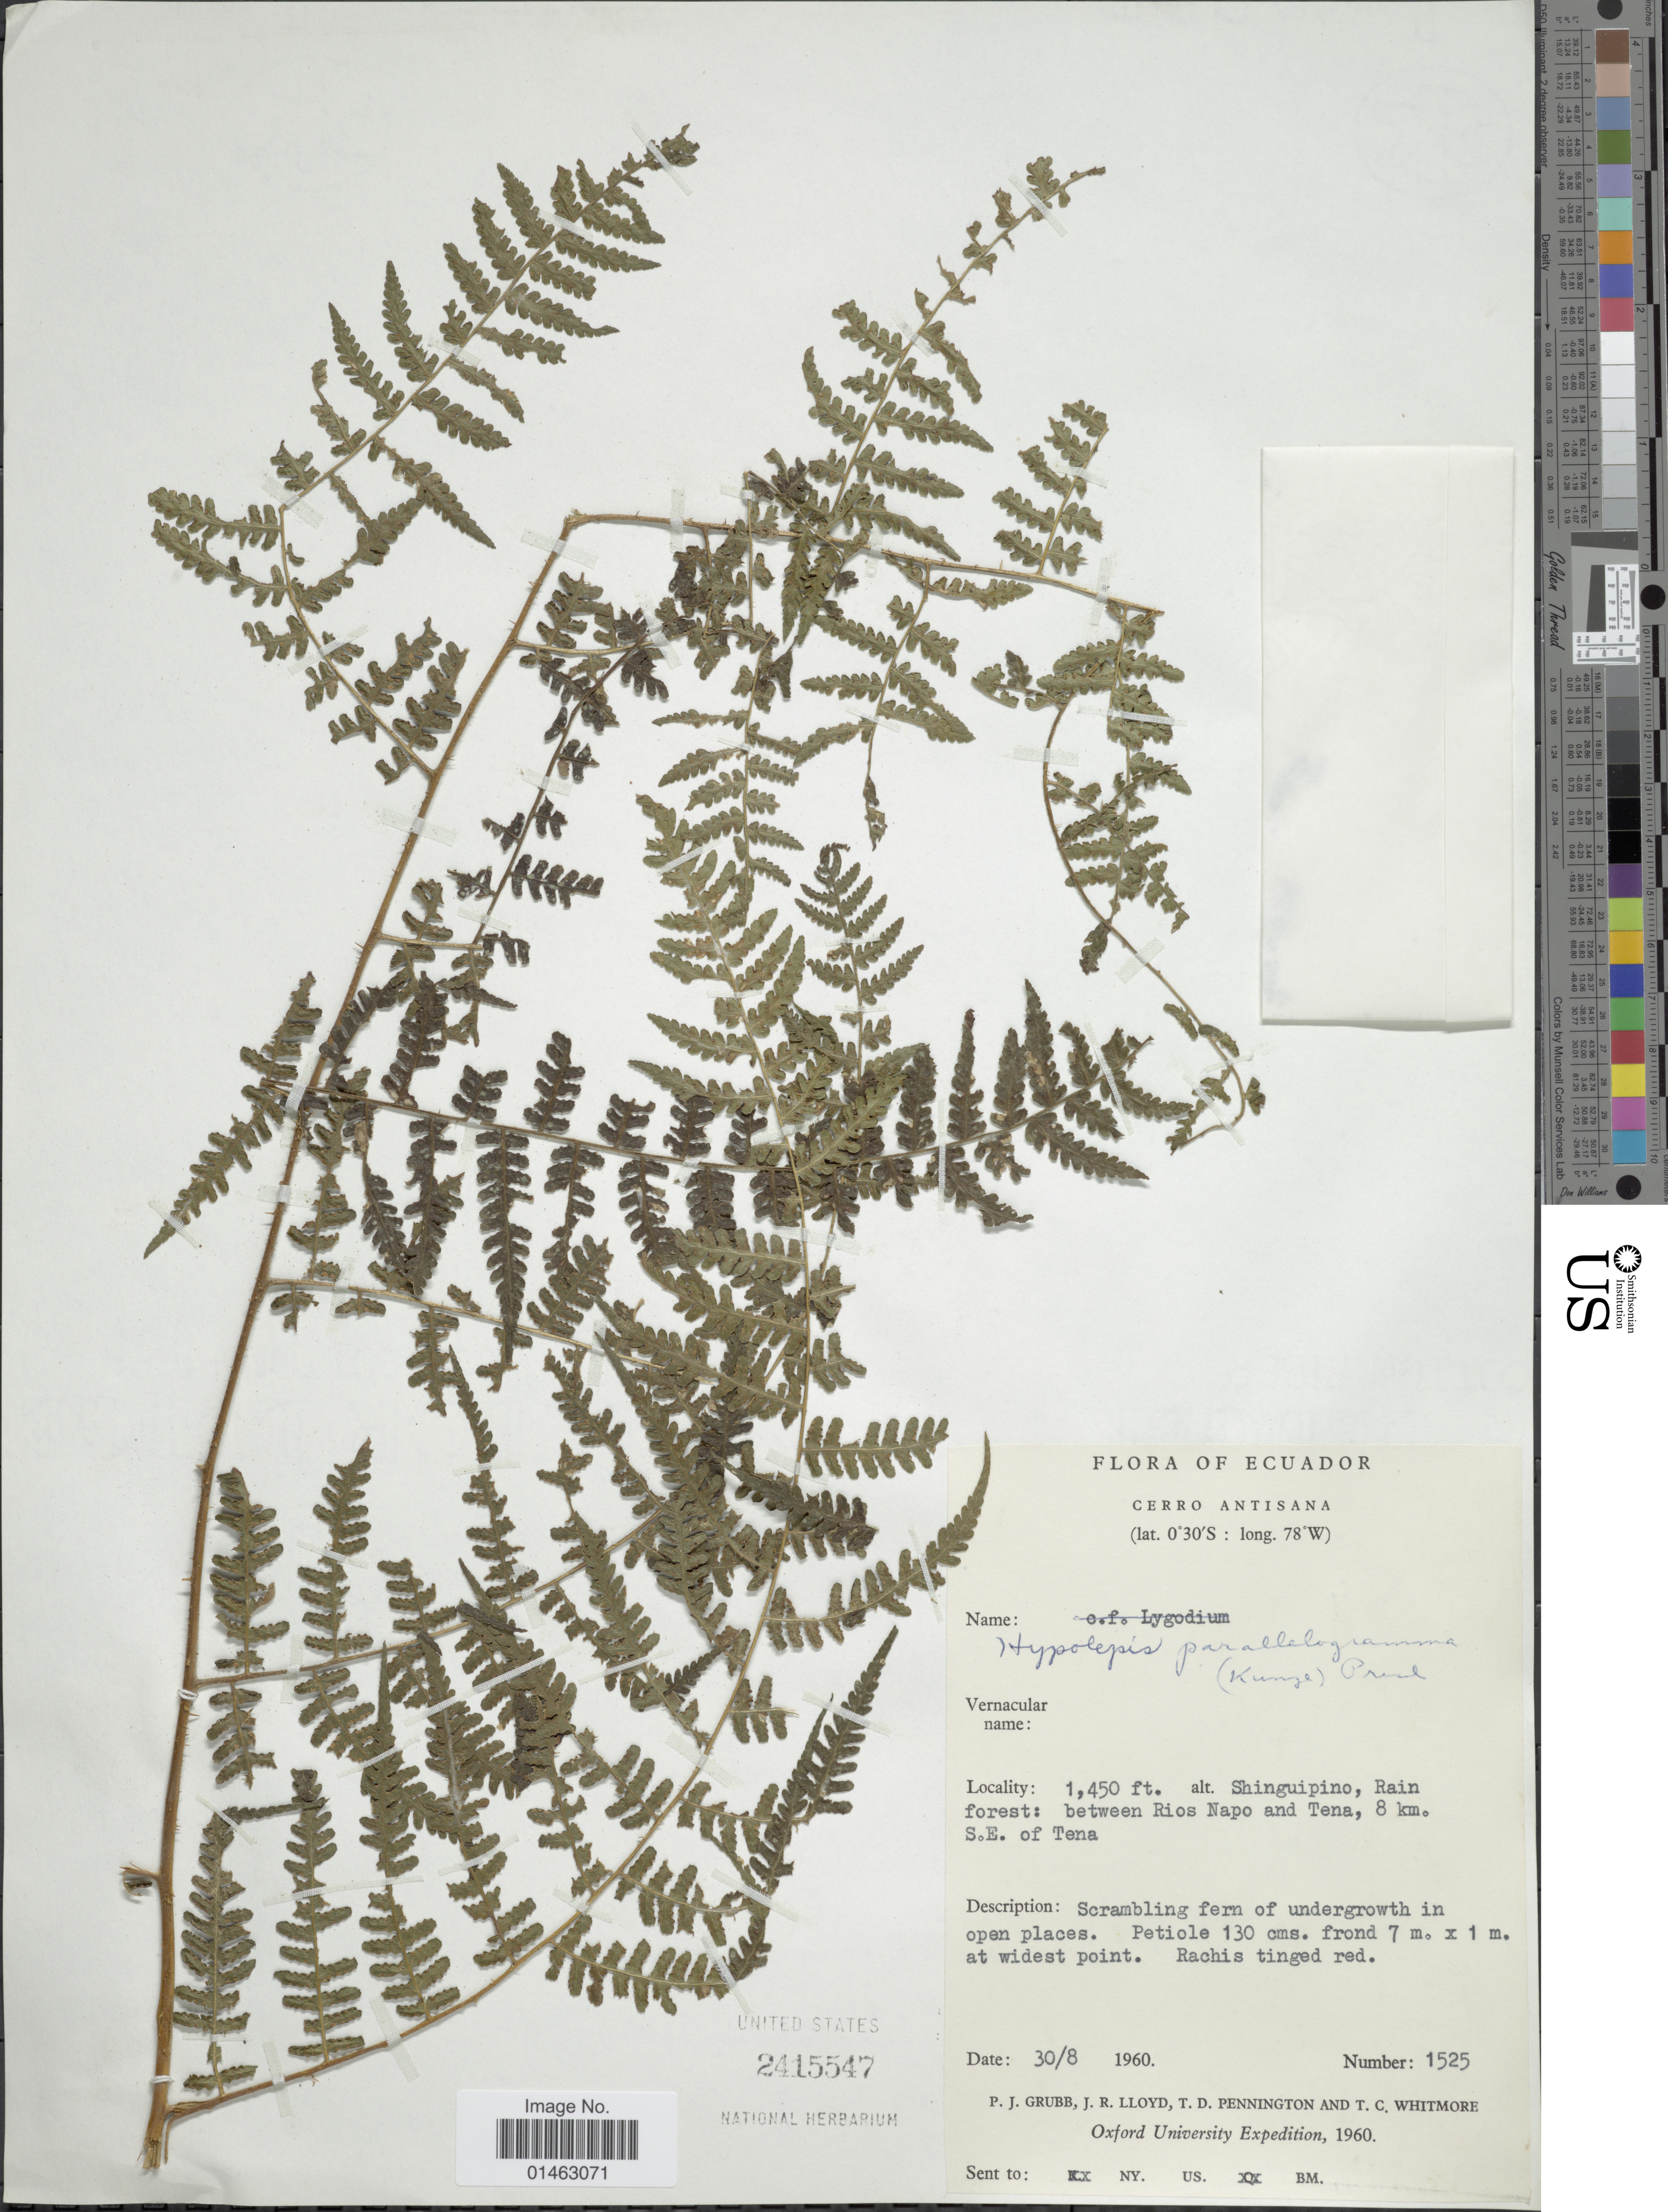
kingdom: Plantae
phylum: Tracheophyta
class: Polypodiopsida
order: Polypodiales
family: Dennstaedtiaceae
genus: Hypolepis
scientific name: Hypolepis parallelogramma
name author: (Kunze) C. Presl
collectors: P. J. Grubb, J. R. Lloyd, T. D. Pennington & T. C. Whitmore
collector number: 1525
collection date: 1960-08-30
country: Ecuador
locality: Cerro Antisana, Shinguipino, Rain forest: between Rios Napo and Tena, 8 km S.E. of Tena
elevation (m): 442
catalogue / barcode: US 2415547